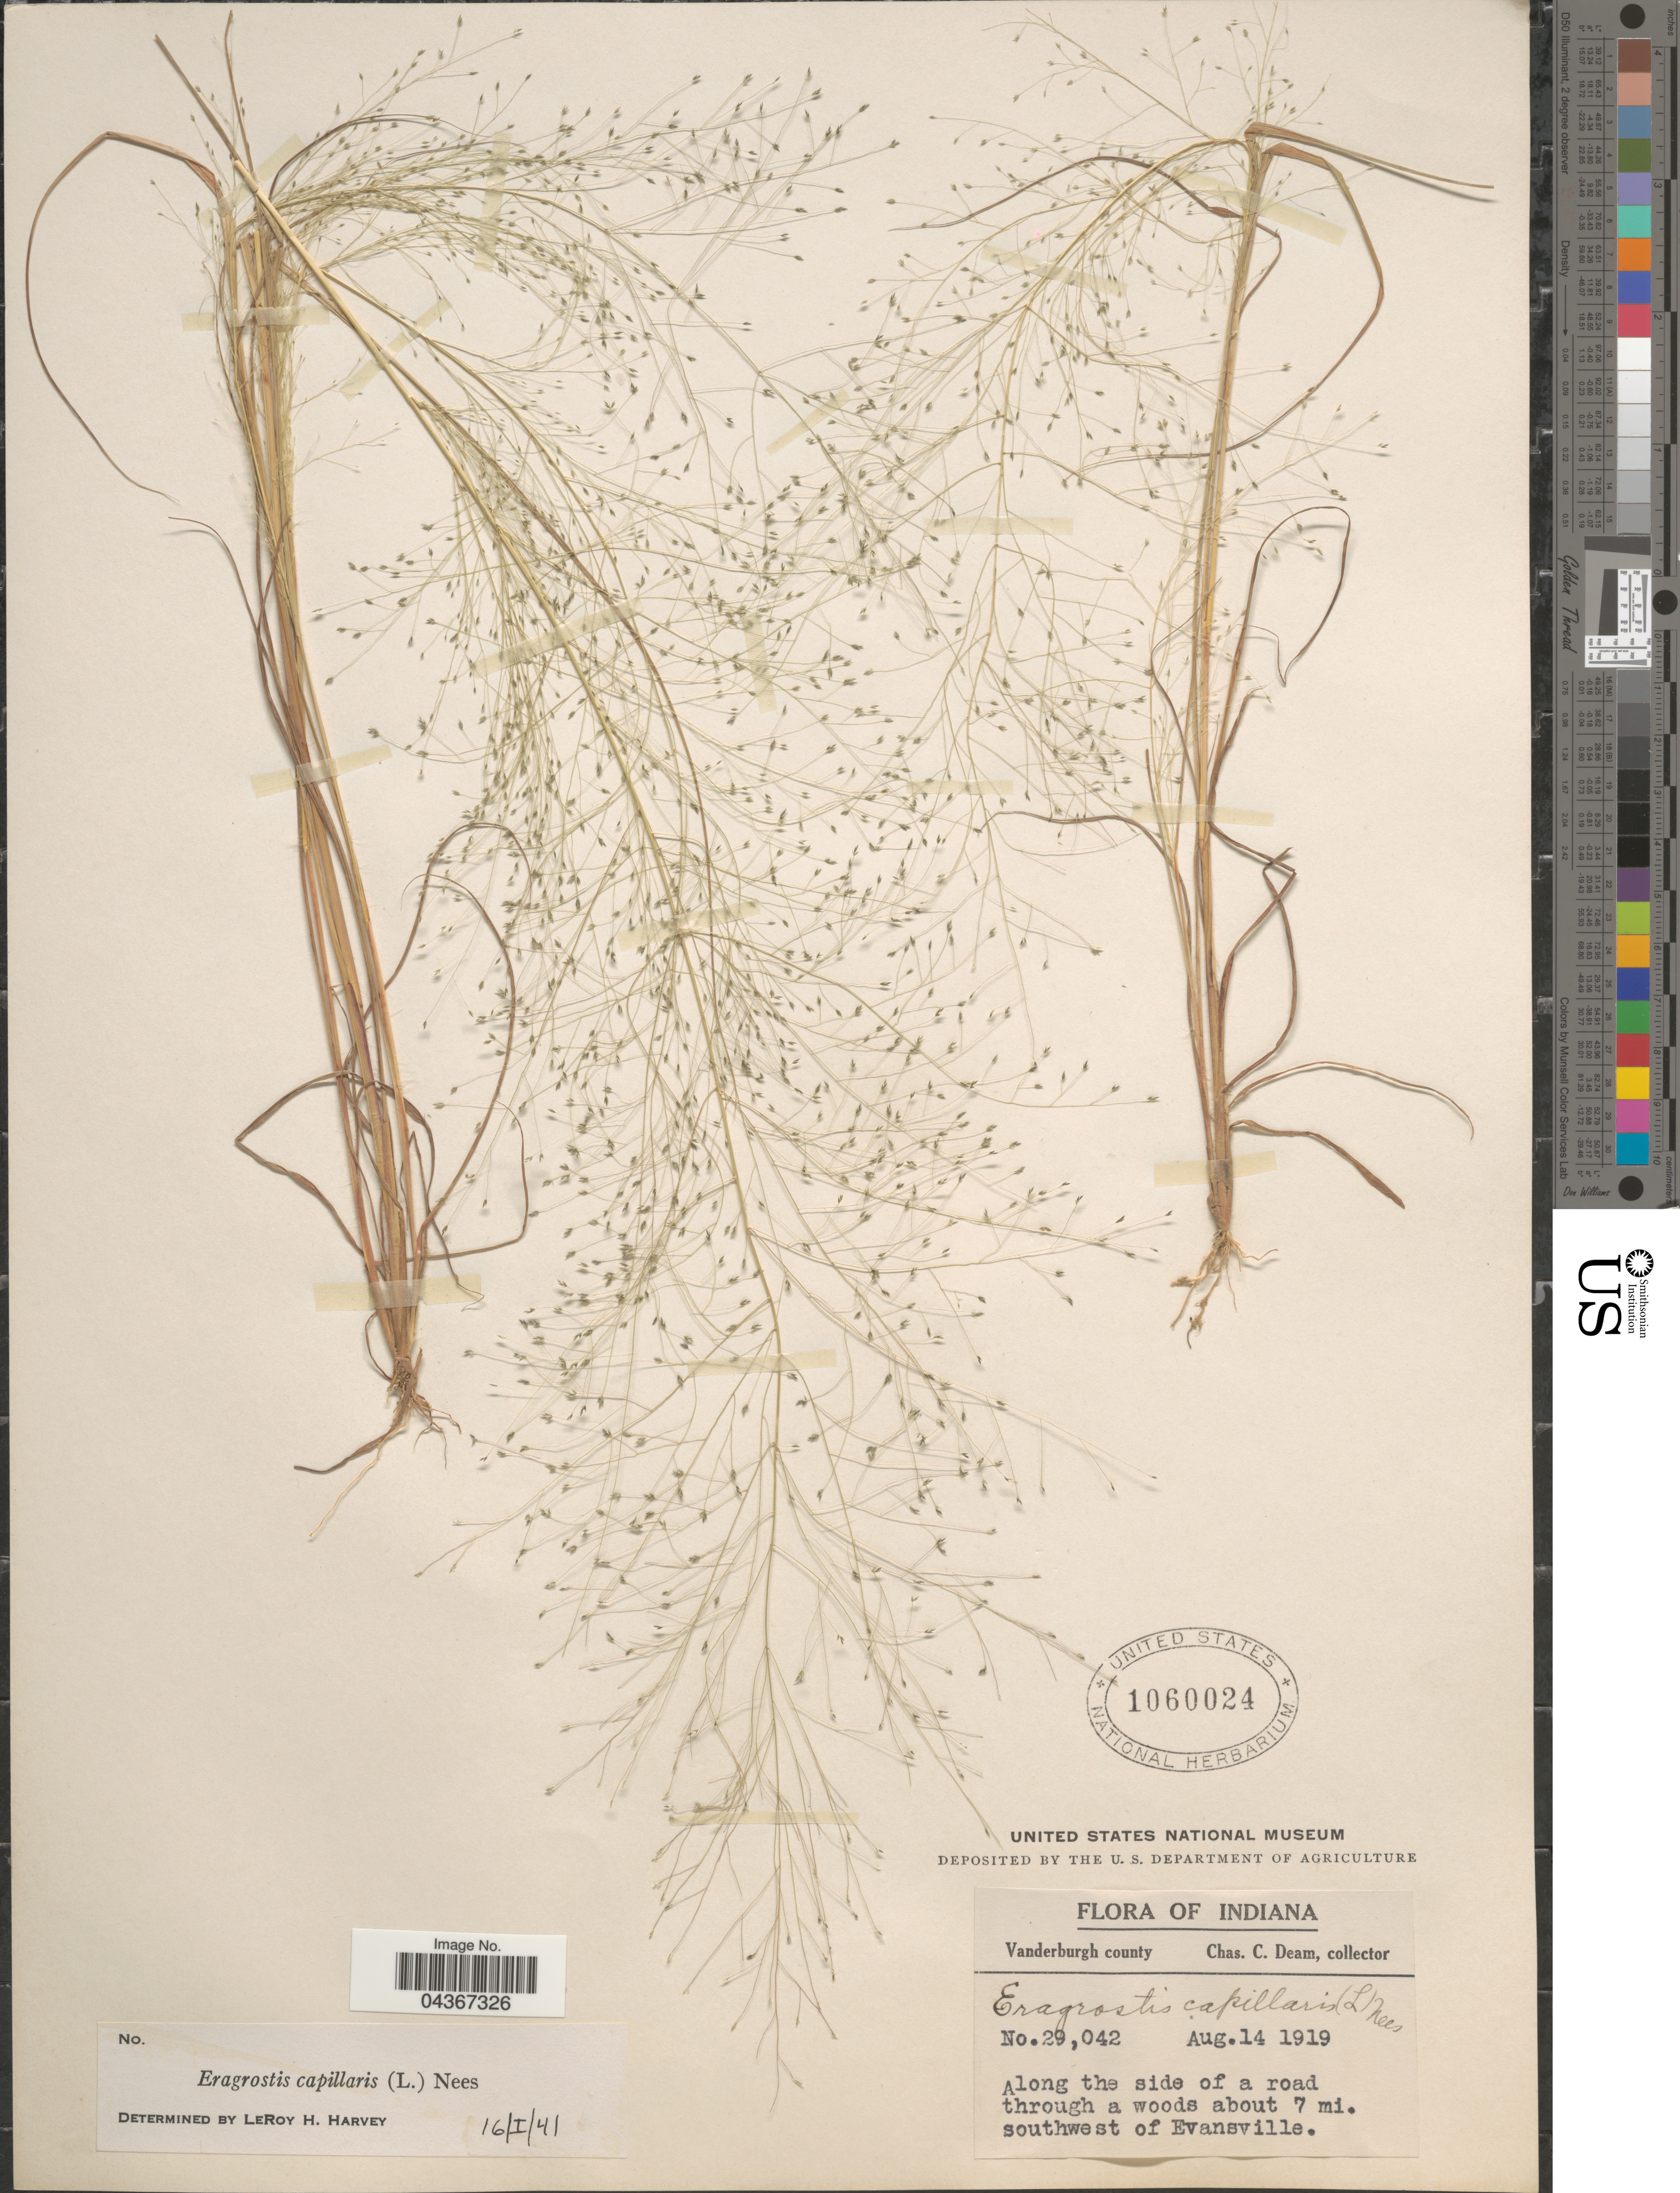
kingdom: Plantae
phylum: Tracheophyta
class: Liliopsida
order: Poales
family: Poaceae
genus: Eragrostis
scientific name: Eragrostis capillaris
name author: (L.) Nees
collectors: C. C. Deam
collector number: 29042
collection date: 1919-08-14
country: United States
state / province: Indiana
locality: Vanderburgh county. Along the side of a road through a woods about 7 mi. southwest of Evansville.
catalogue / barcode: US 1060024